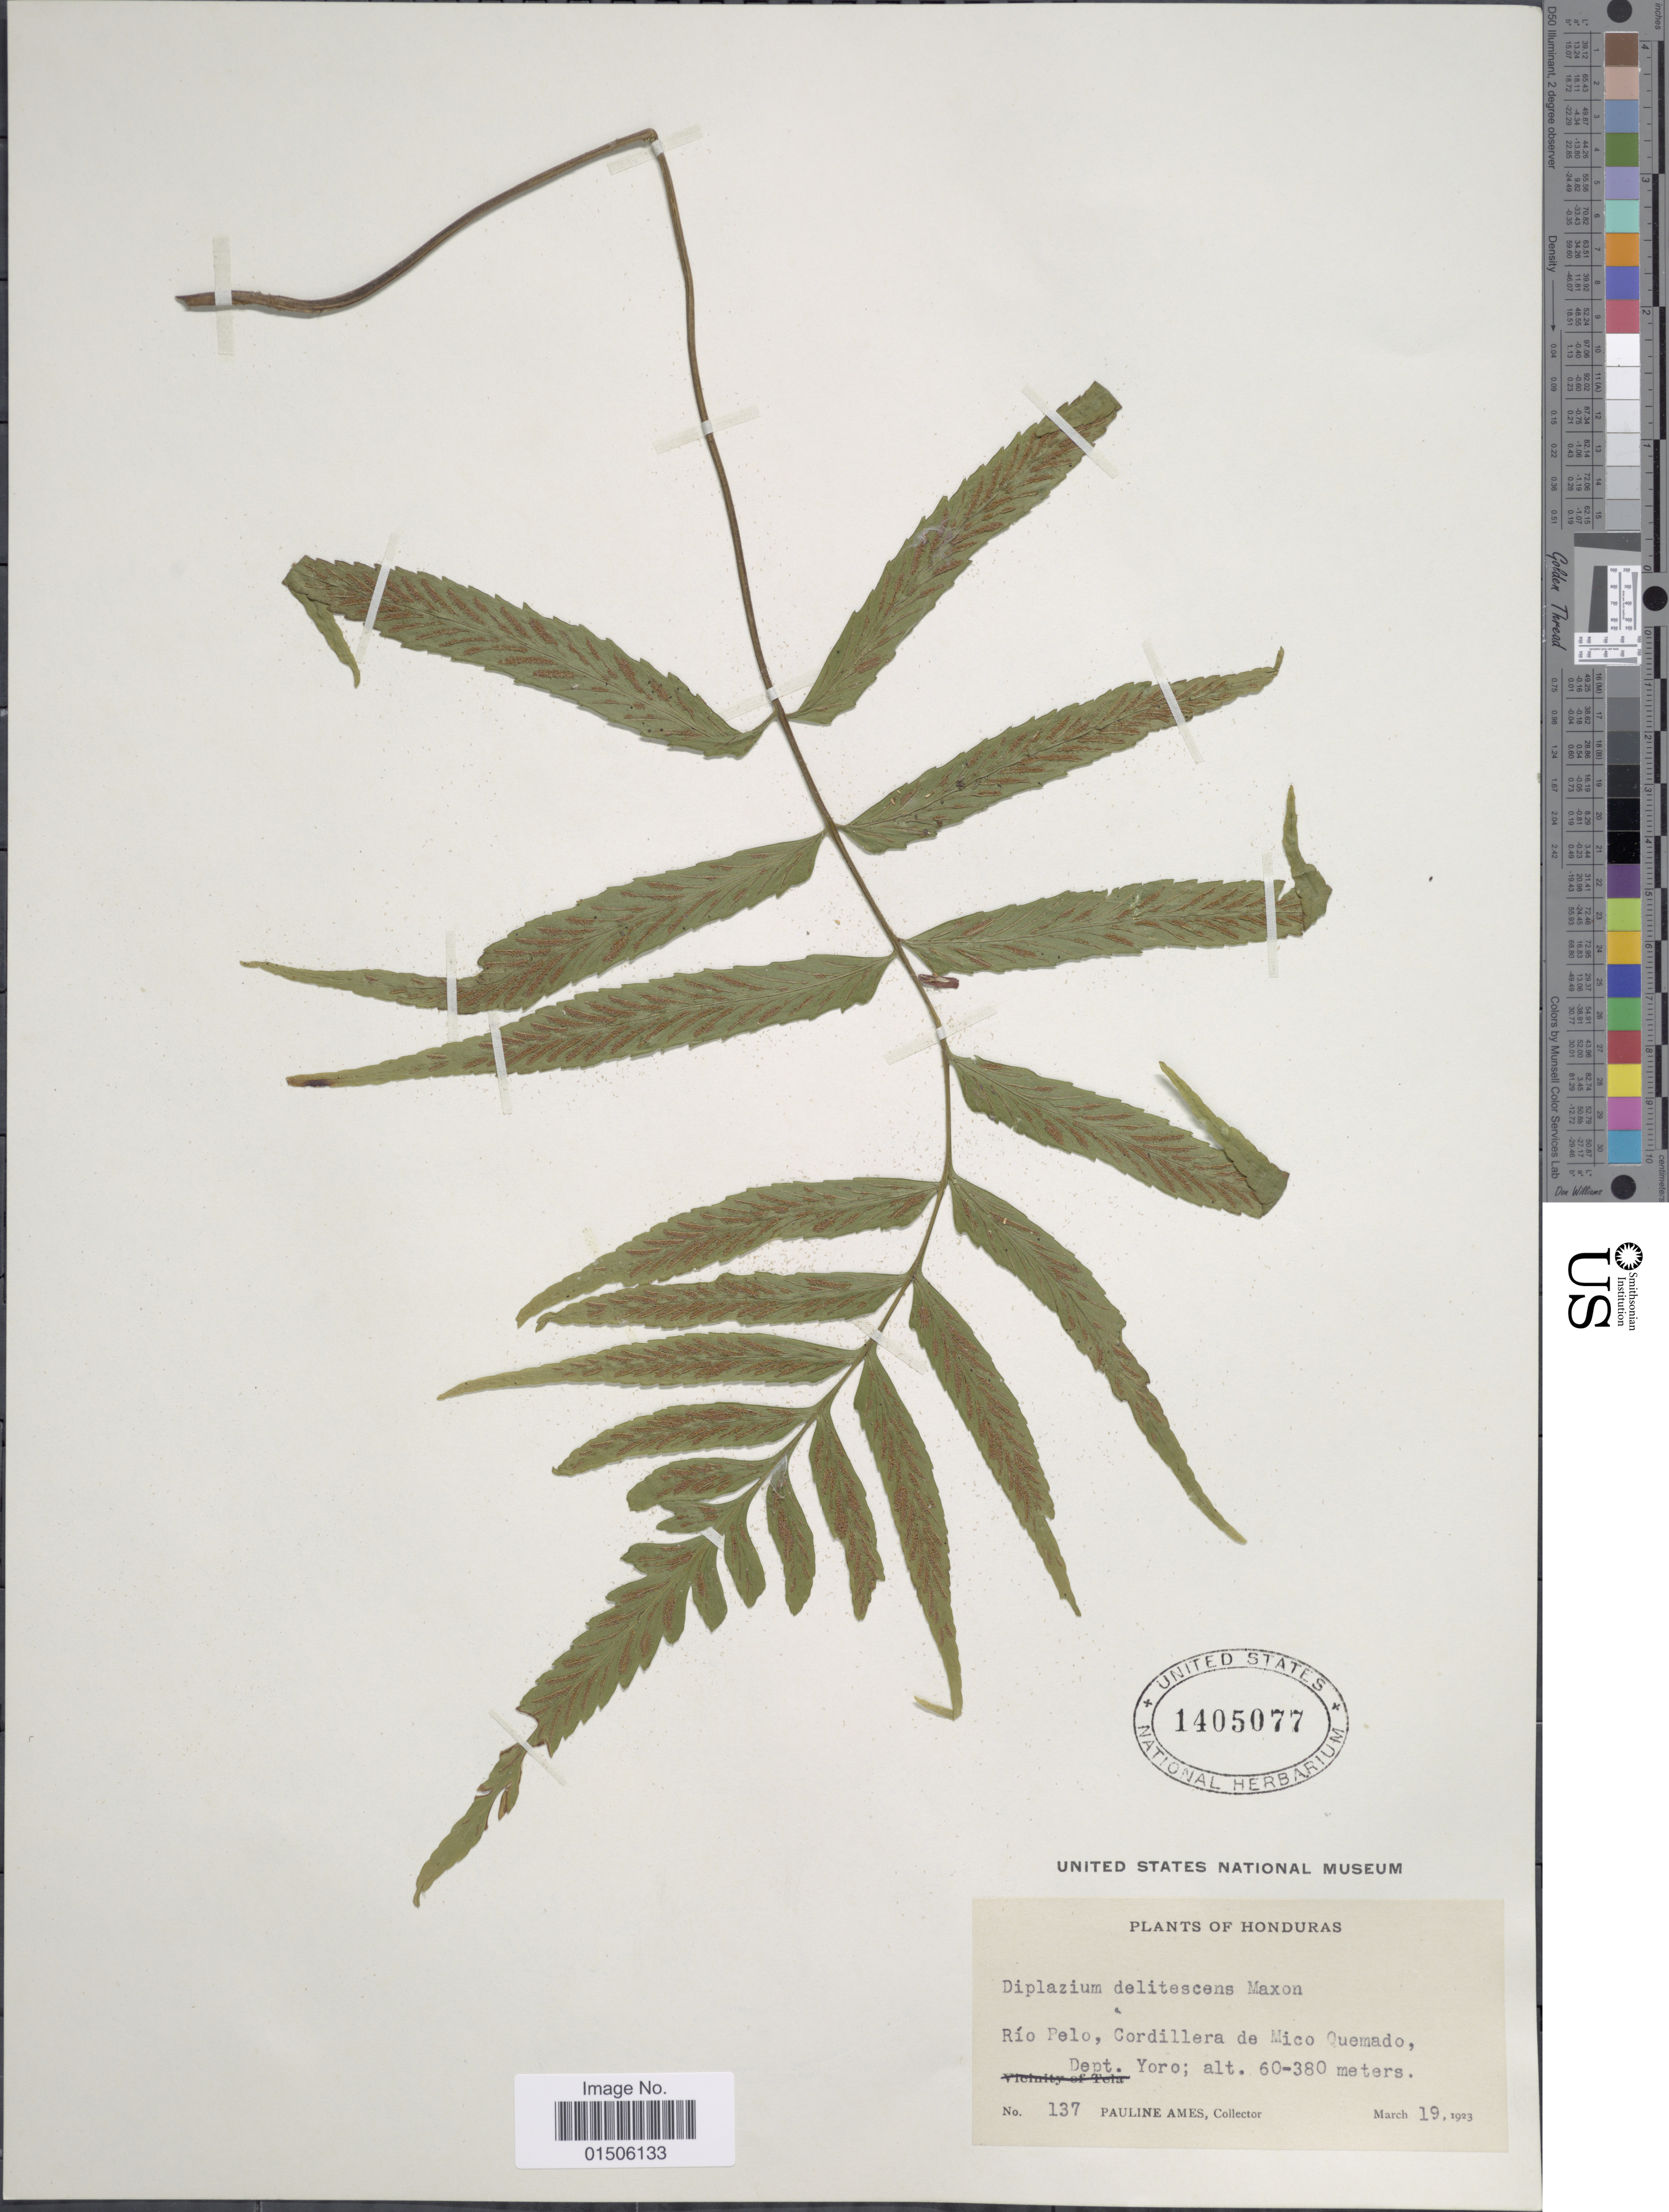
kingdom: Plantae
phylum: Tracheophyta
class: Polypodiopsida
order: Polypodiales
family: Aspleniaceae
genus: Asplenium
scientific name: Asplenium delitescens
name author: (Maxon) L.D. Gómez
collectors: P. Ames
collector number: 137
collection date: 1923-03-19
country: Honduras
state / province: Yoro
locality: Río Pelo, Cordillera de Mico Quemado, Dept. Yoro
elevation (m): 60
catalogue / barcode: US 1405077